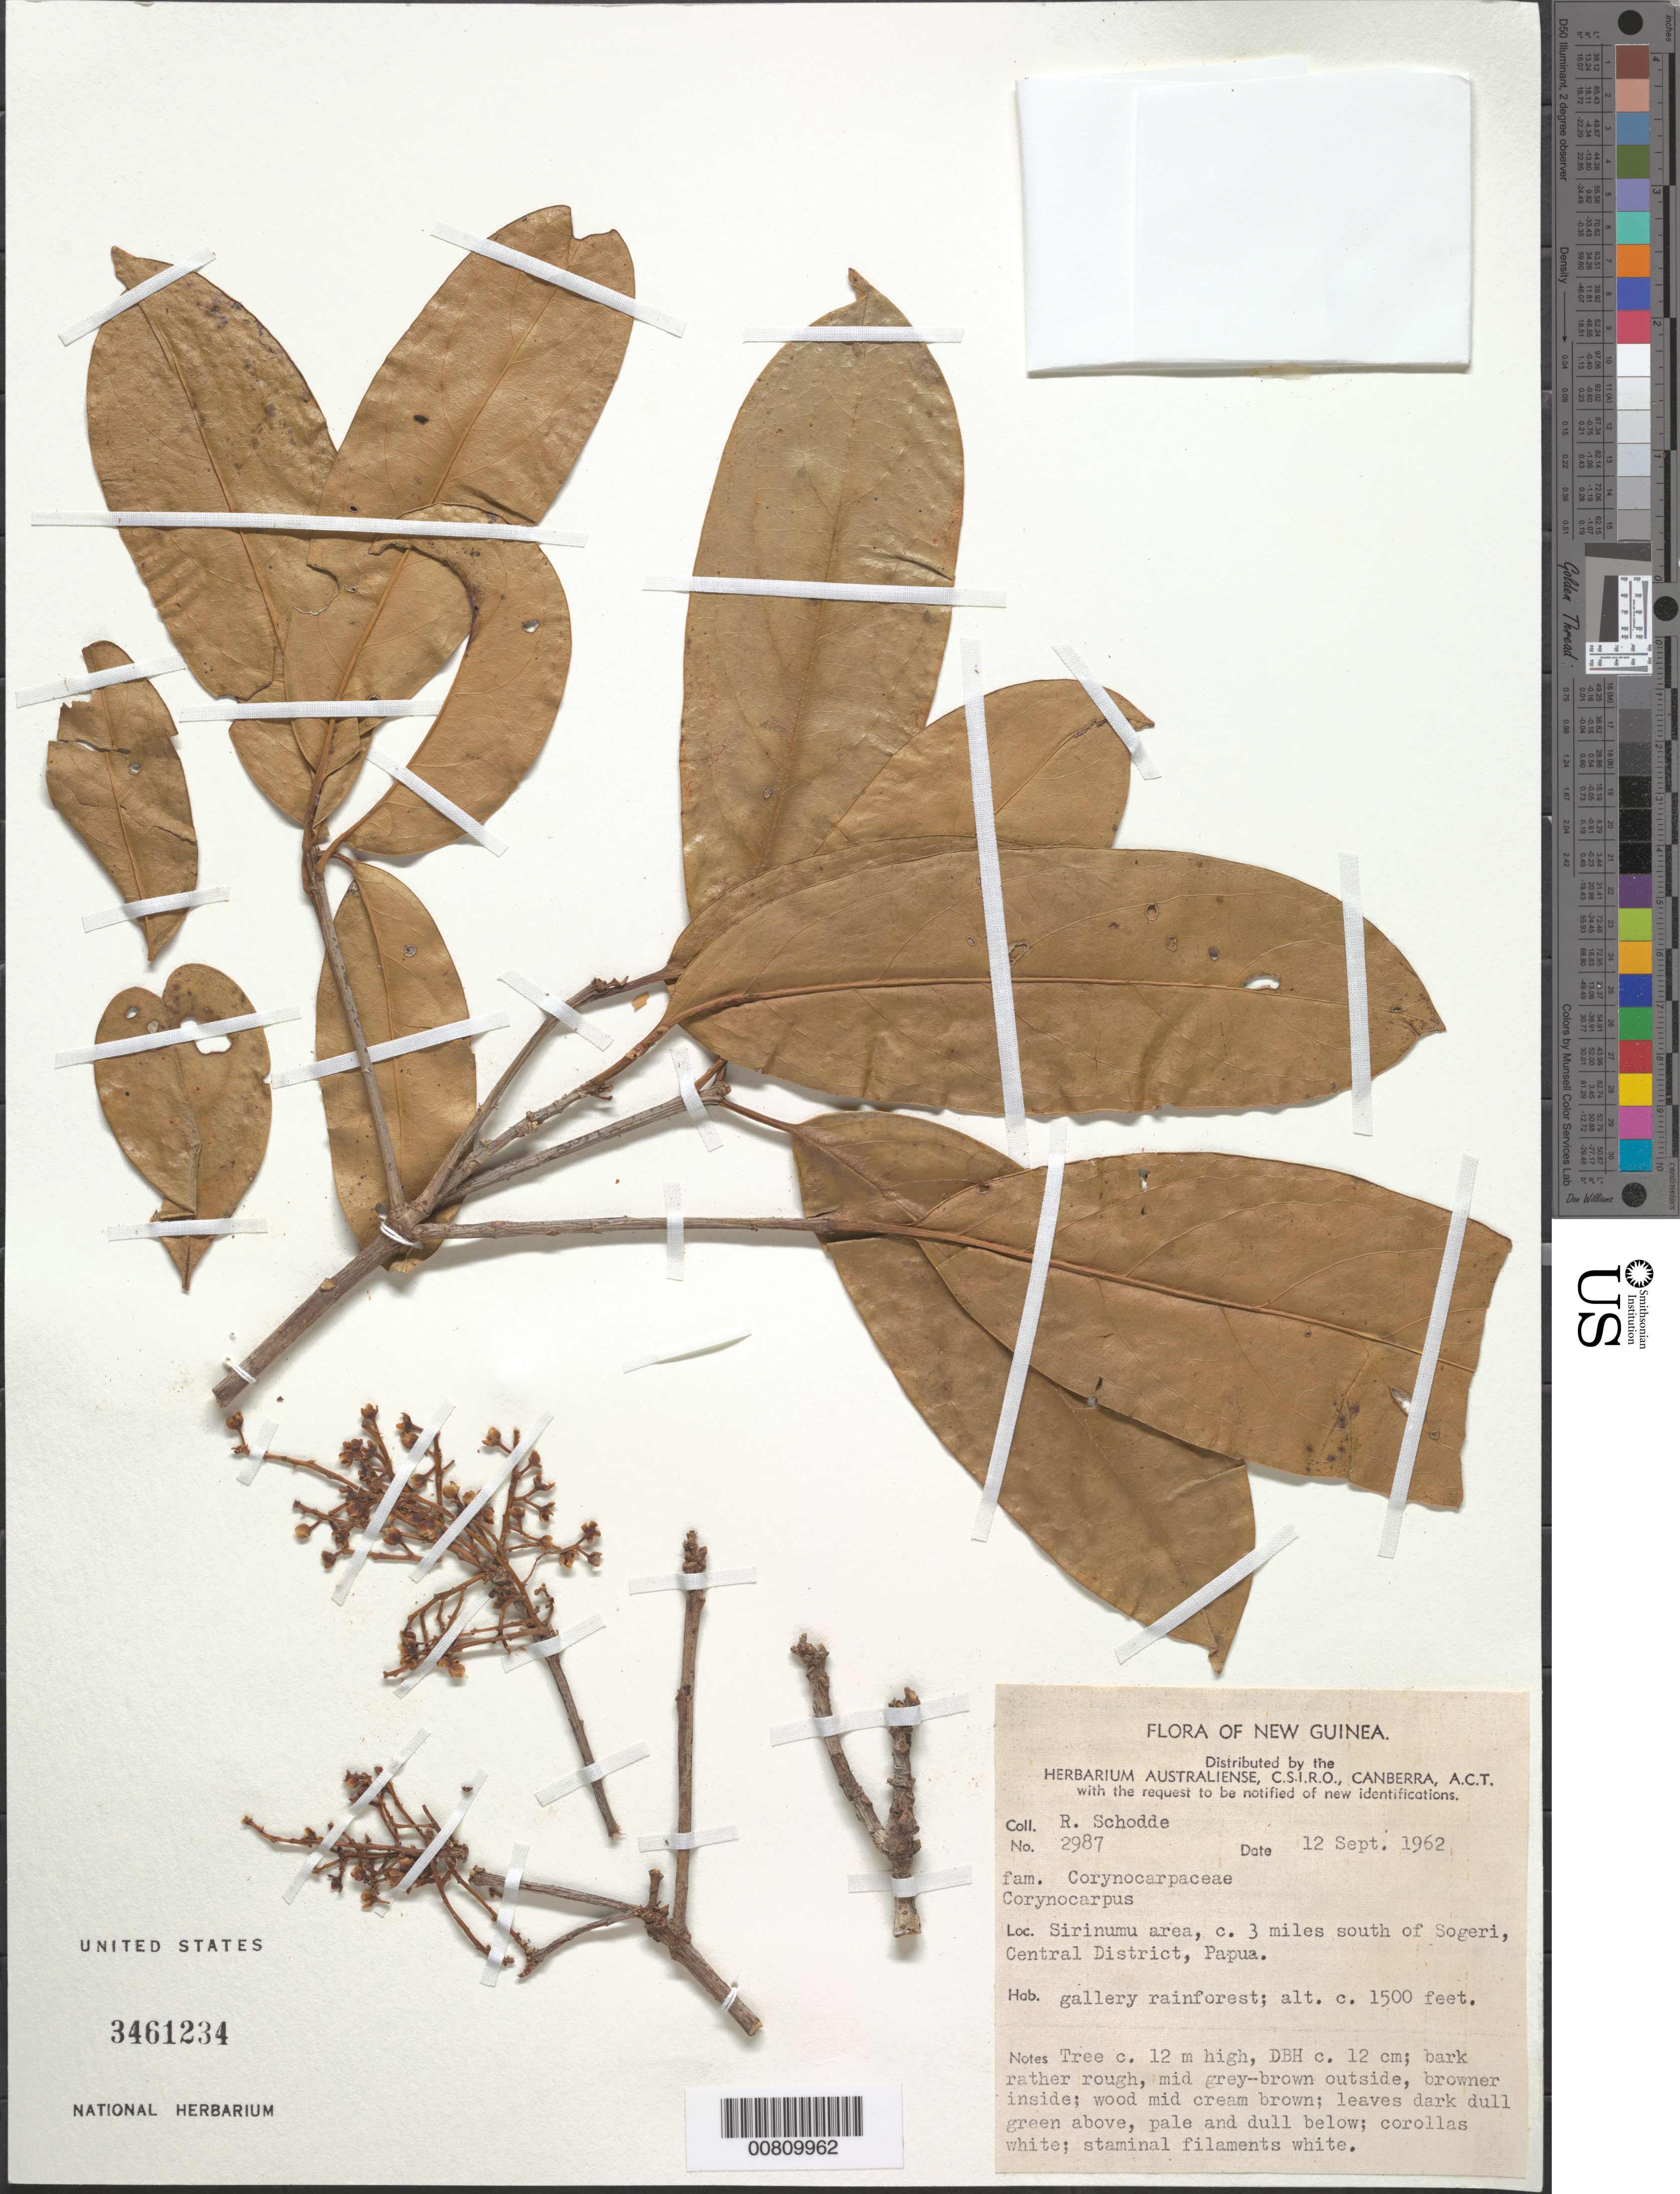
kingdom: Plantae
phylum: Tracheophyta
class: Magnoliopsida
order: Cucurbitales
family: Corynocarpaceae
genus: Corynocarpus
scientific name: Corynocarpus sp.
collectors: R. Schodde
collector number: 2987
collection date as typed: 12 Sep 1962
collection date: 1962-09-12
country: Papua New Guinea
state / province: Central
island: New Guinea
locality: Sirinumu areak, S of Sogeri.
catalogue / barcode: US 3461234